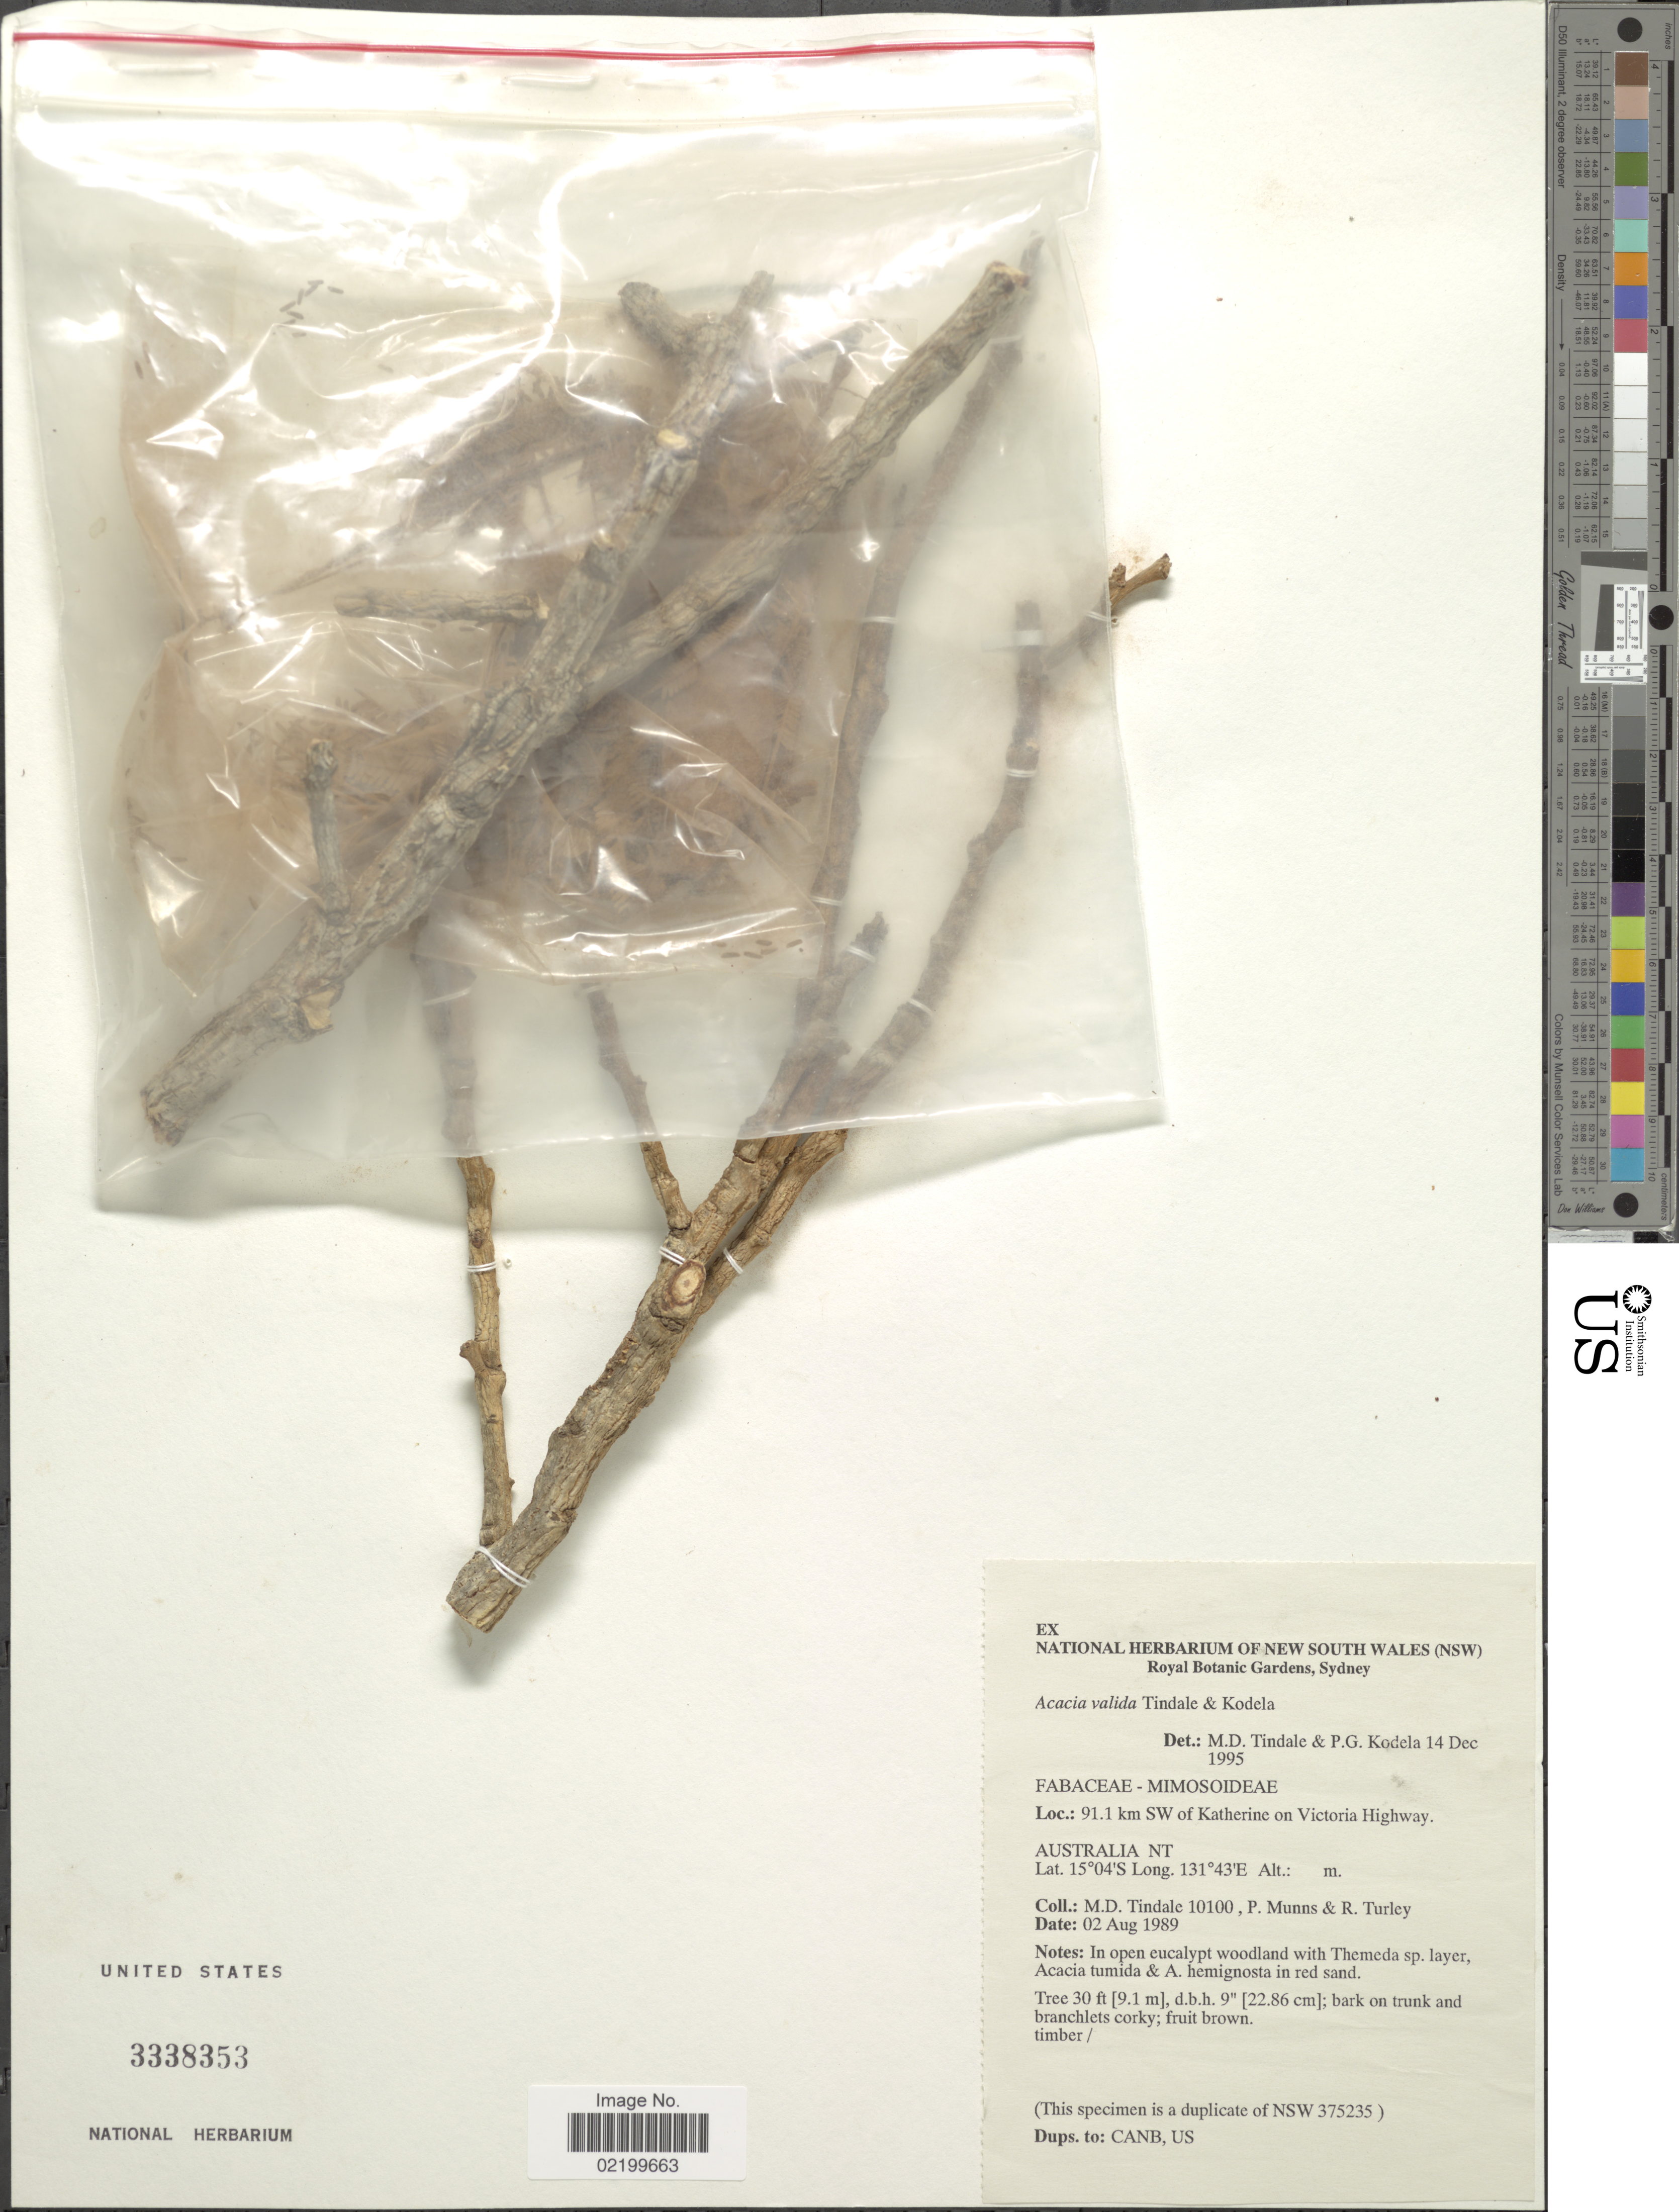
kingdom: Plantae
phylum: Tracheophyta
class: Magnoliopsida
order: Fabales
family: Fabaceae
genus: Acacia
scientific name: Acacia valida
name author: Tindale & Kodela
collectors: M. D. Tindale, P. Munns & R. Turley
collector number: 10100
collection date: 1989-08-02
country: Australia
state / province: Northern Territory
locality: Australia NT.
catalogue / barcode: US 3338353